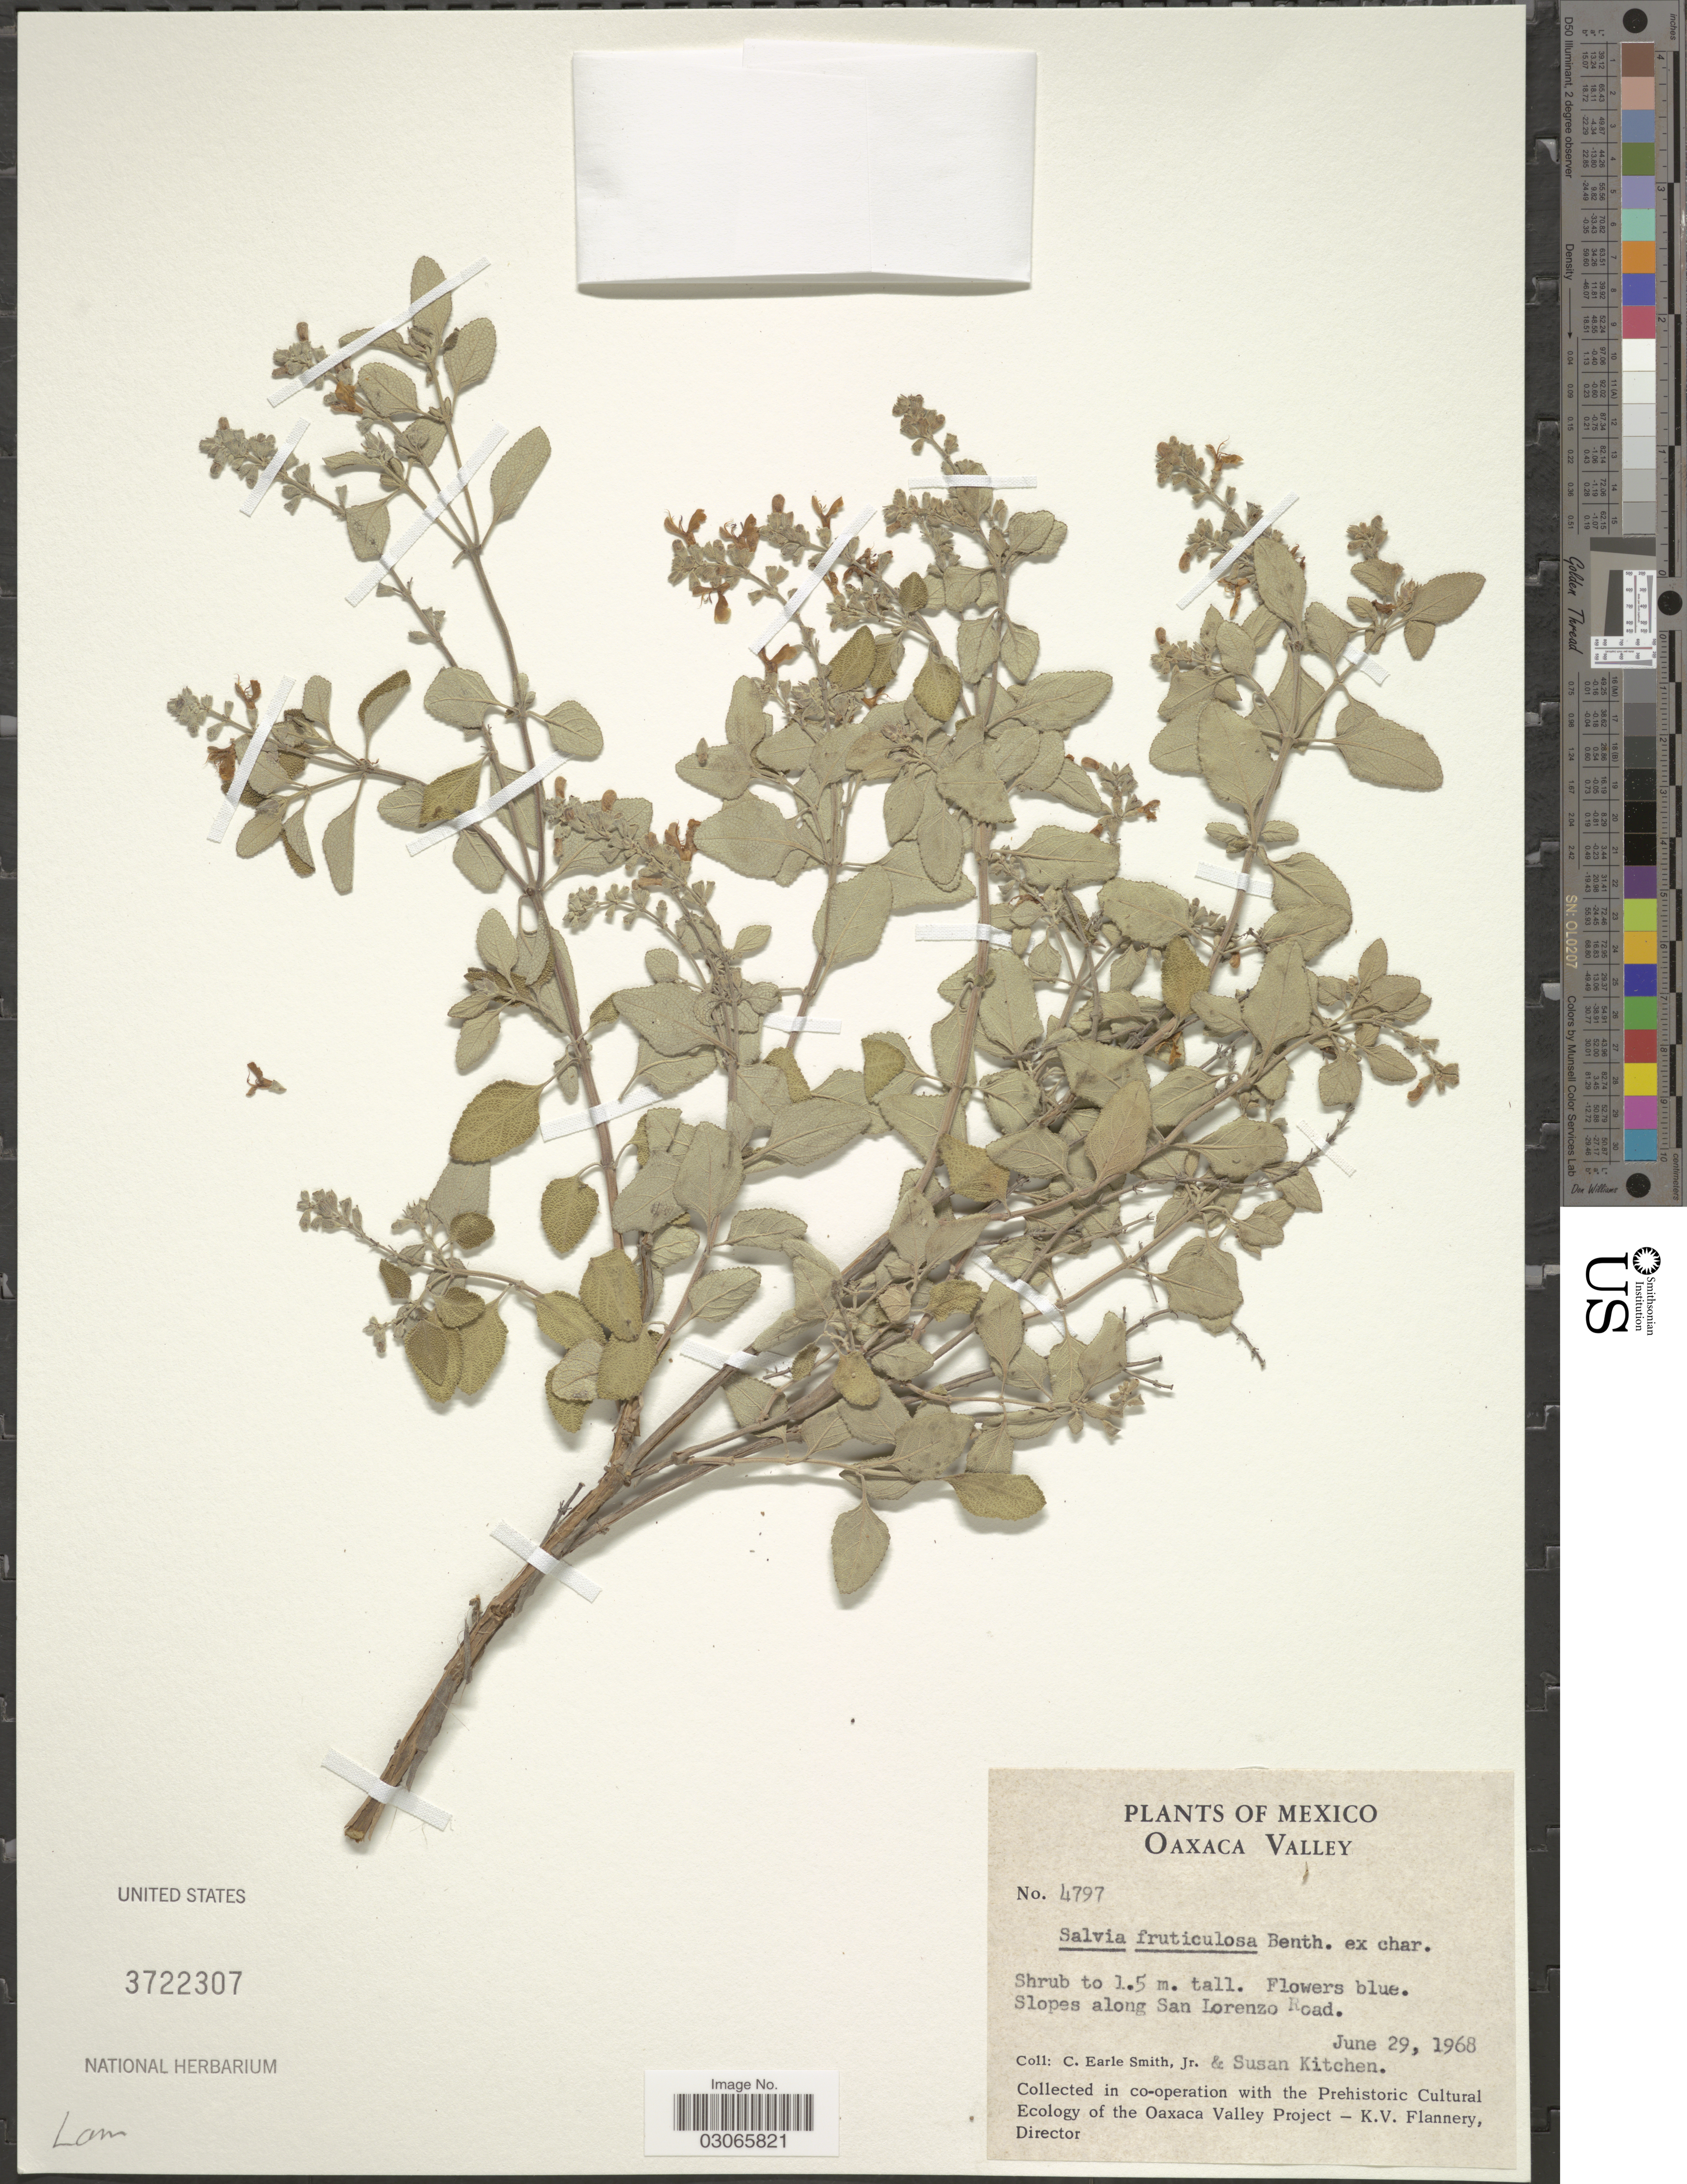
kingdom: Plantae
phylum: Tracheophyta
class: Magnoliopsida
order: Lamiales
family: Lamiaceae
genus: Salvia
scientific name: Salvia fruticulosa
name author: Benth.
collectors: C. E. Smith Jr. & S. Kitchen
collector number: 4797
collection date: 1968-06-29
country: Mexico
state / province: Oaxaca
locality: Oaxaca Valley. slopes along San Lorenzo Road.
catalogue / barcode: US 3722307